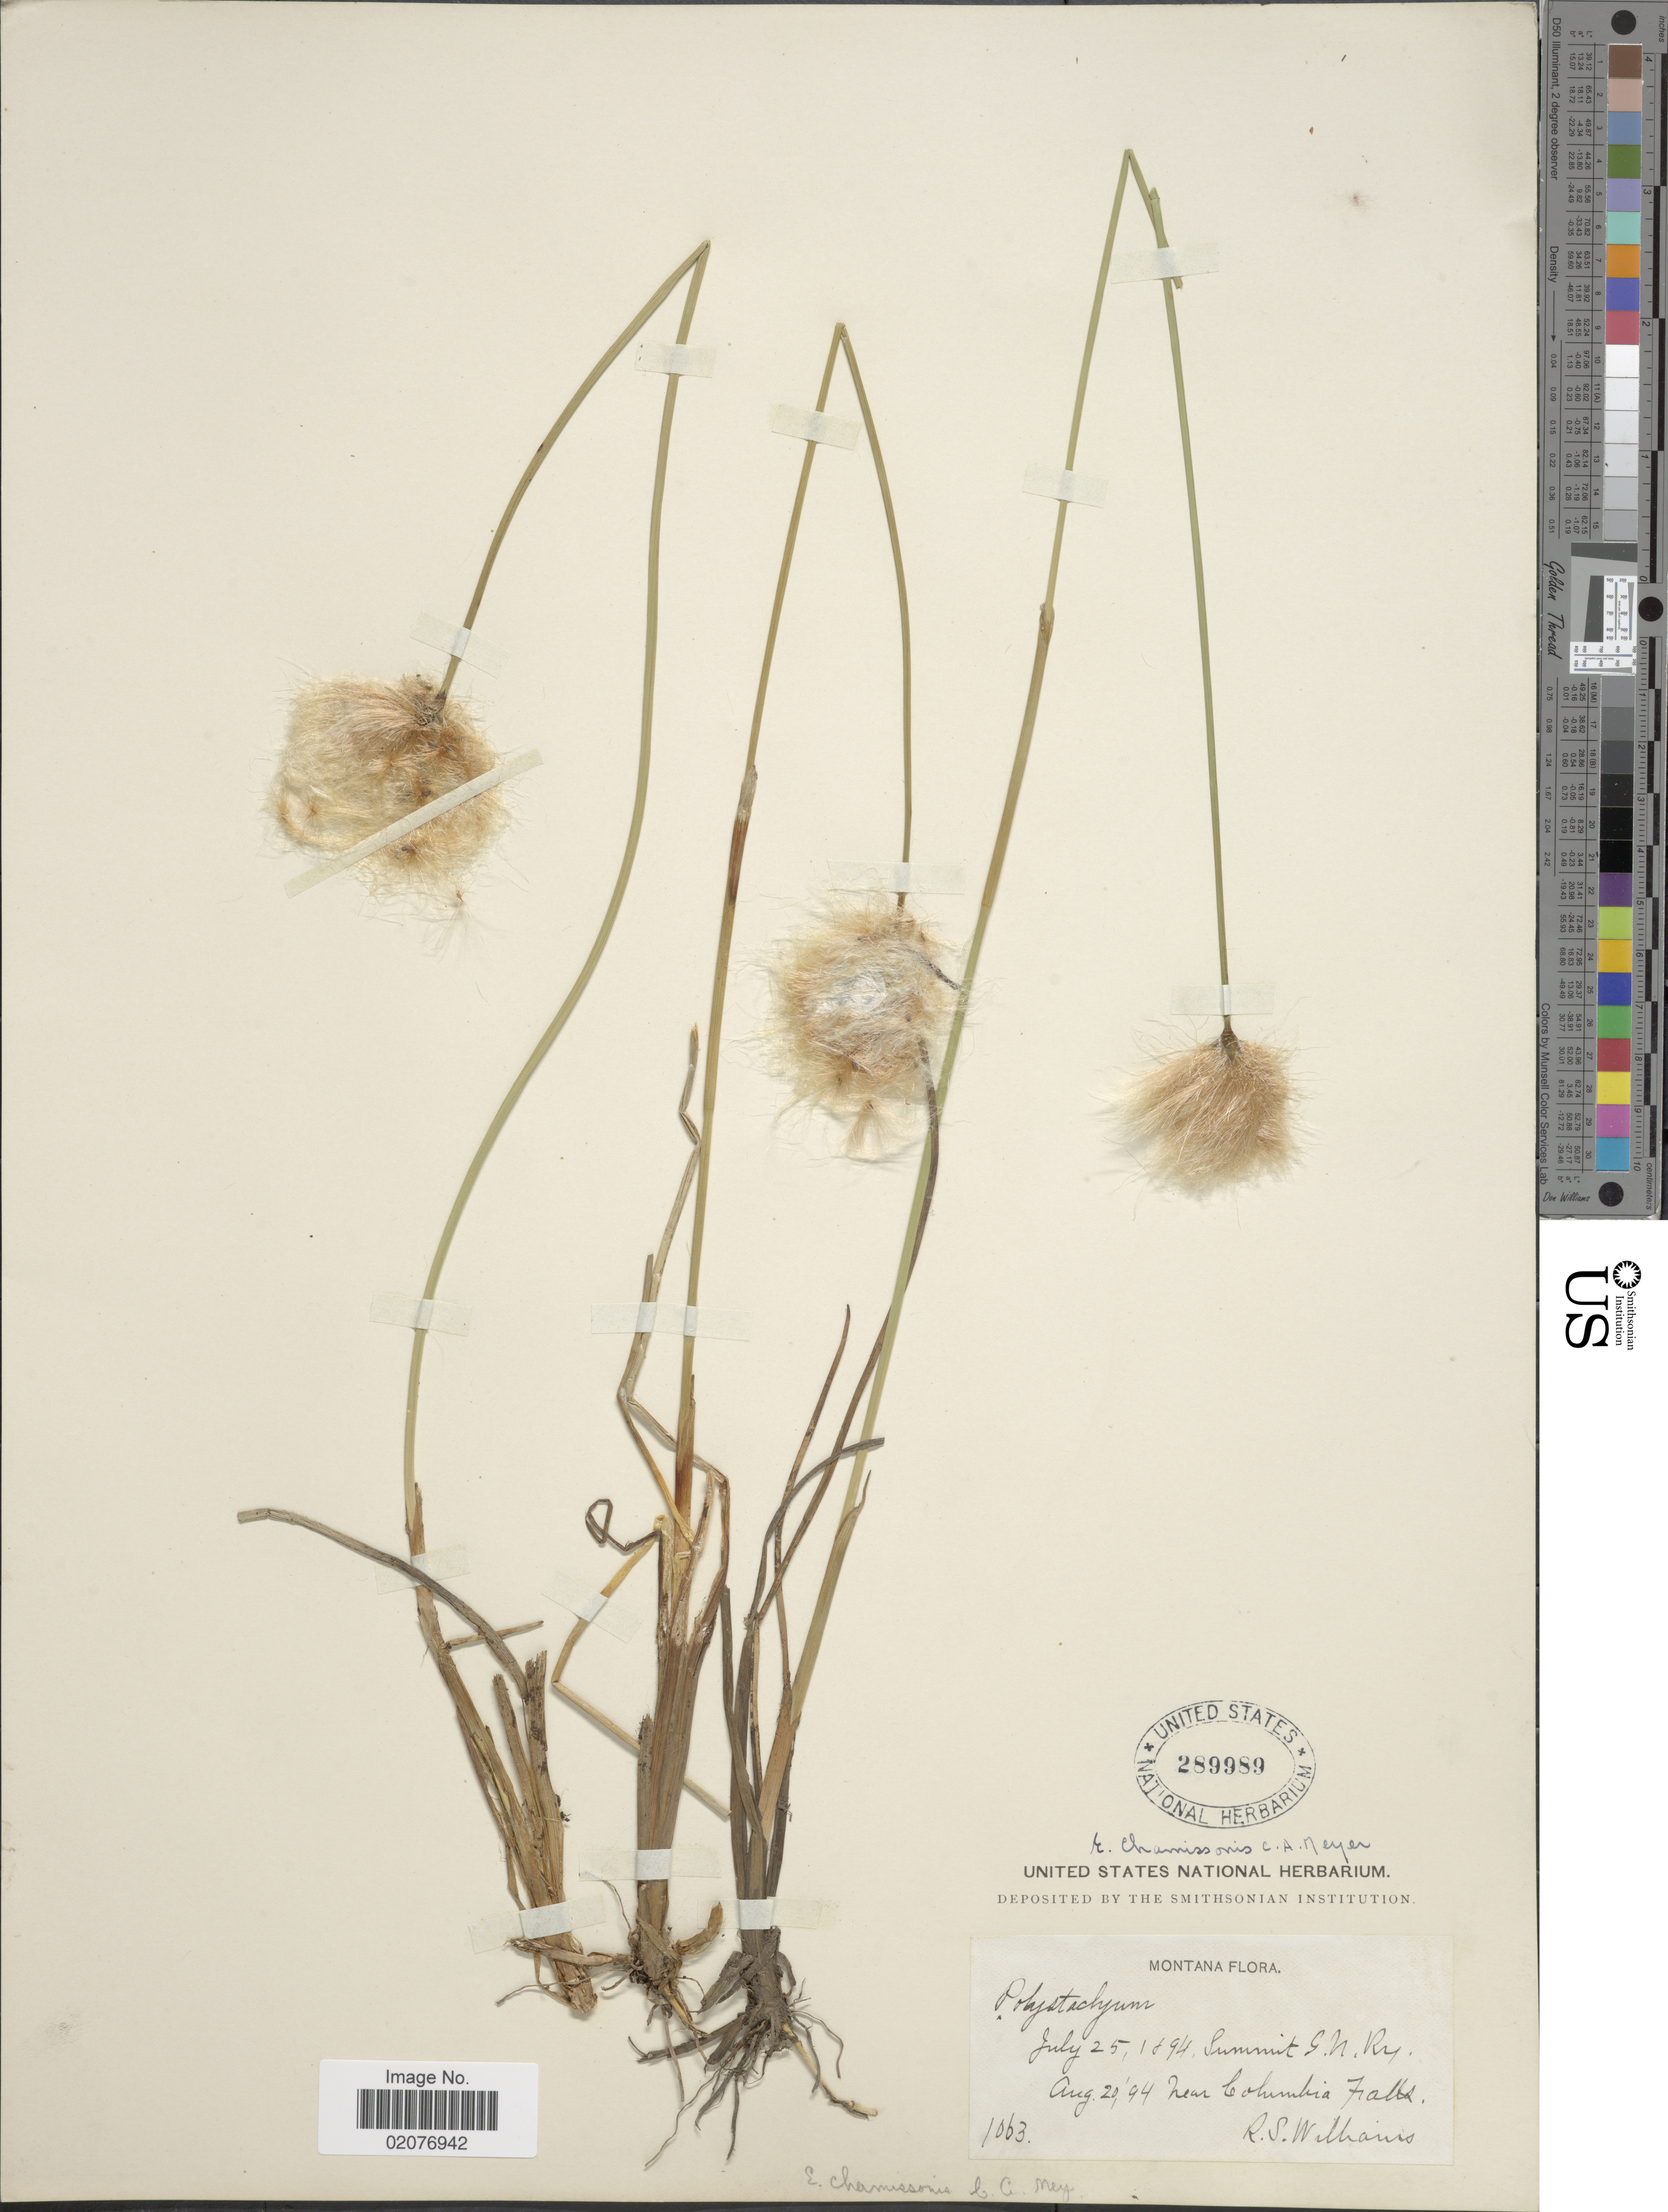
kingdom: Plantae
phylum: Tracheophyta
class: Liliopsida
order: Poales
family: Cyperaceae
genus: Eriophorum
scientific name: Eriophorum chamissonis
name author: C.A. Mey.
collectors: R. S. Williams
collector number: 1063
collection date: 1894-07-25/1894-08-20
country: United States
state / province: Montana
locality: Summit G.N. Rr., near Columbia Falls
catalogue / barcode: US 289989